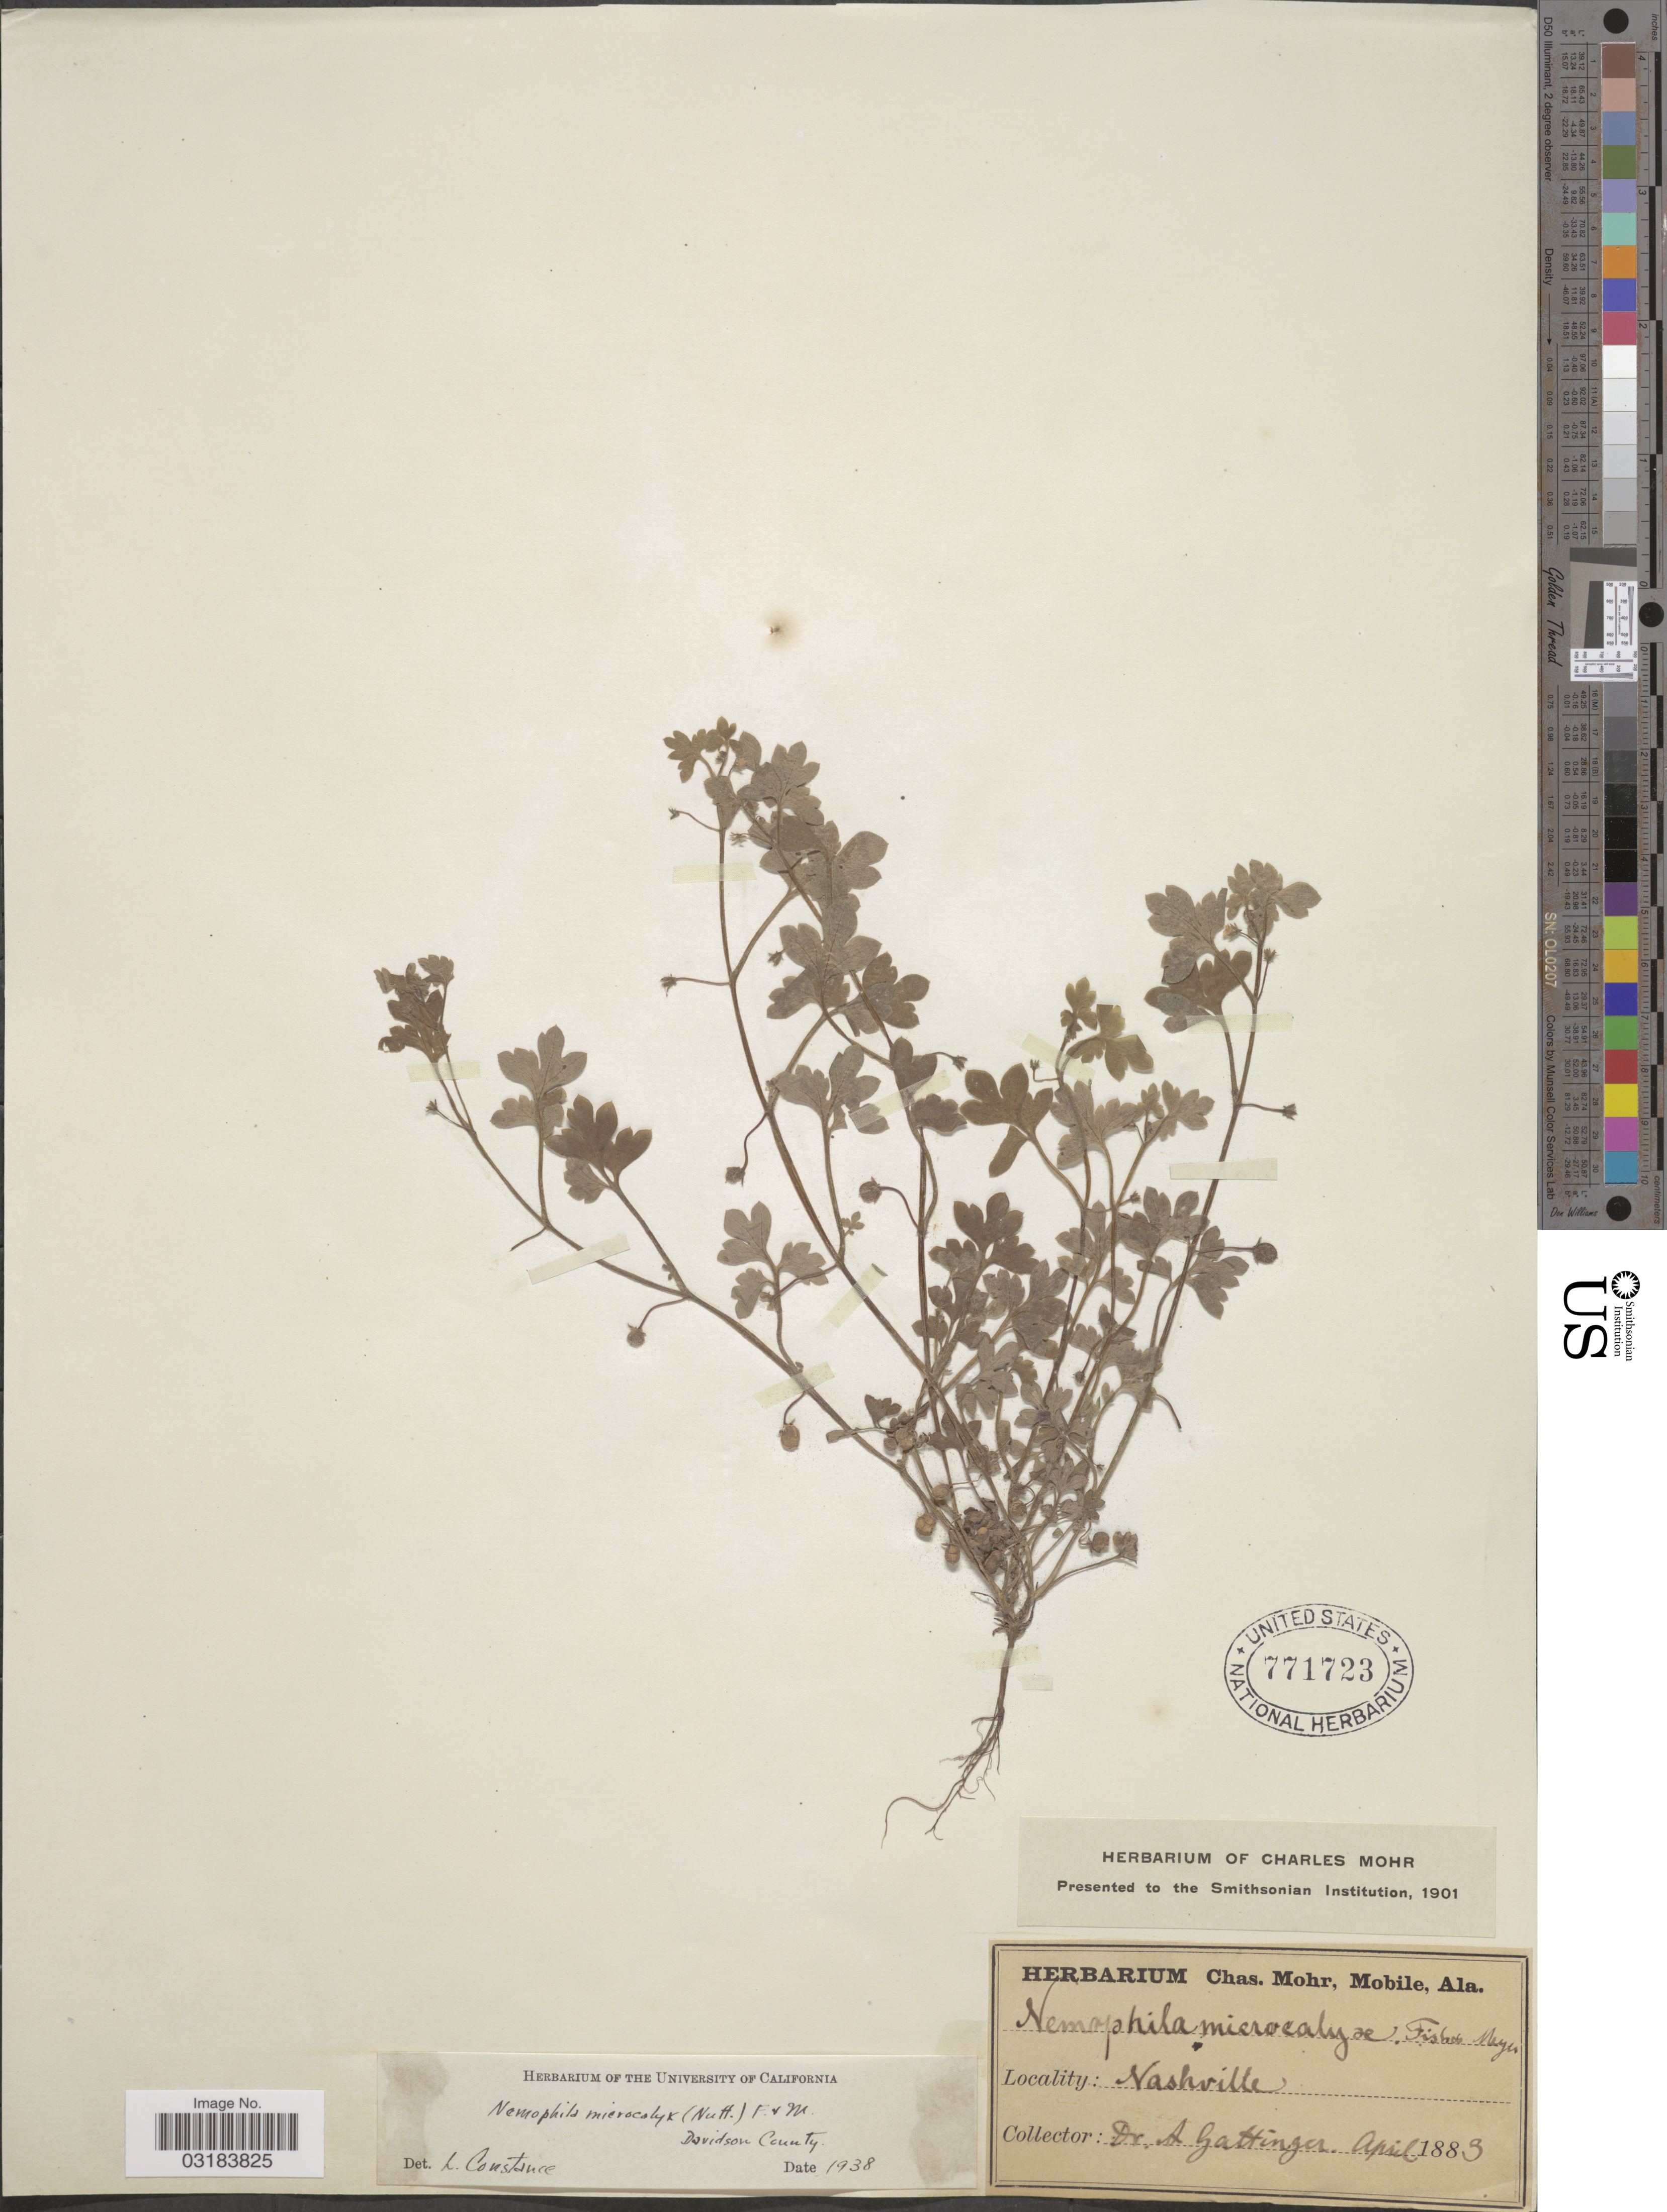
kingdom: Plantae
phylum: Tracheophyta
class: Magnoliopsida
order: Boraginales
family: Hydrophyllaceae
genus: Nemophila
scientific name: Nemophila microcalyx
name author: (Nutt.) Fisch. & C.A. Mey.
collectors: A. Gattinger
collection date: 1883-04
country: United States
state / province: Tennessee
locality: Nashville.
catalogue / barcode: US 771723